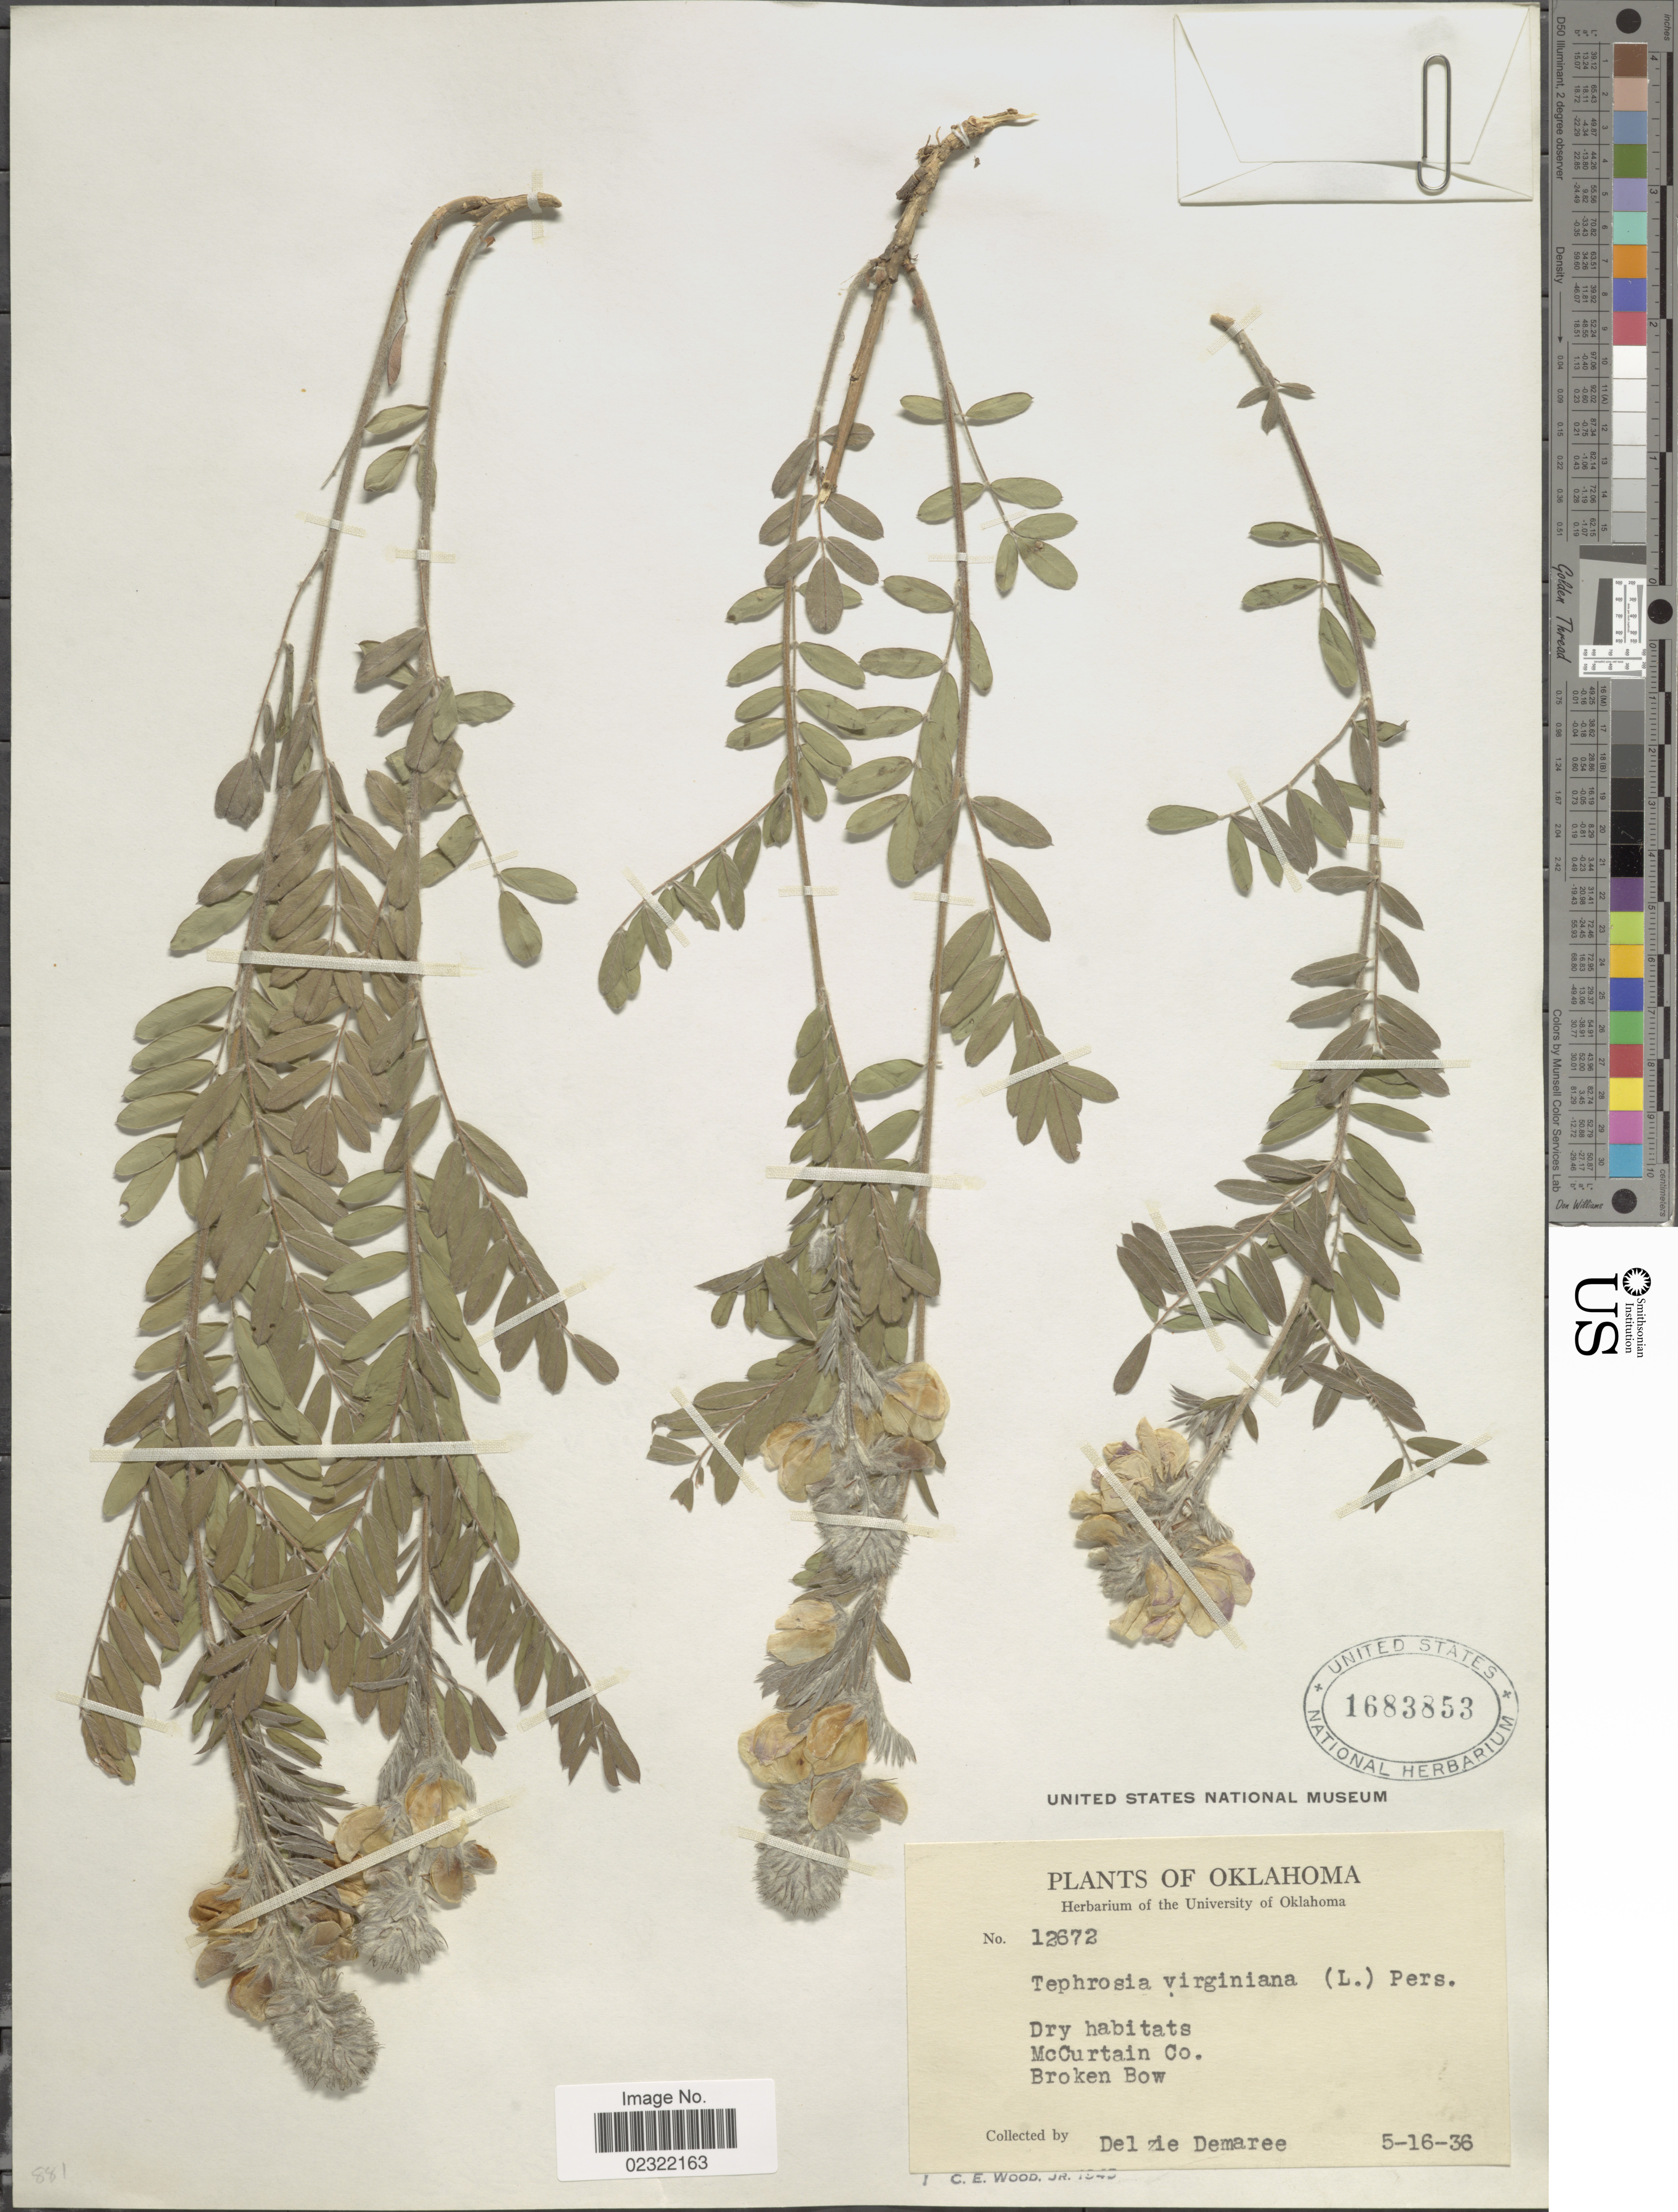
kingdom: Plantae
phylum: Tracheophyta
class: Magnoliopsida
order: Fabales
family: Fabaceae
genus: Tephrosia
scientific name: Tephrosia virginiana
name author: (L.) Pers.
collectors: D. Demaree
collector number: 12672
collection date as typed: Transcribed d/m/y: 16/5/36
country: United States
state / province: Oklahoma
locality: Dry habitats, McCurtain Co Broken Bow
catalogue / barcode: US 1683853